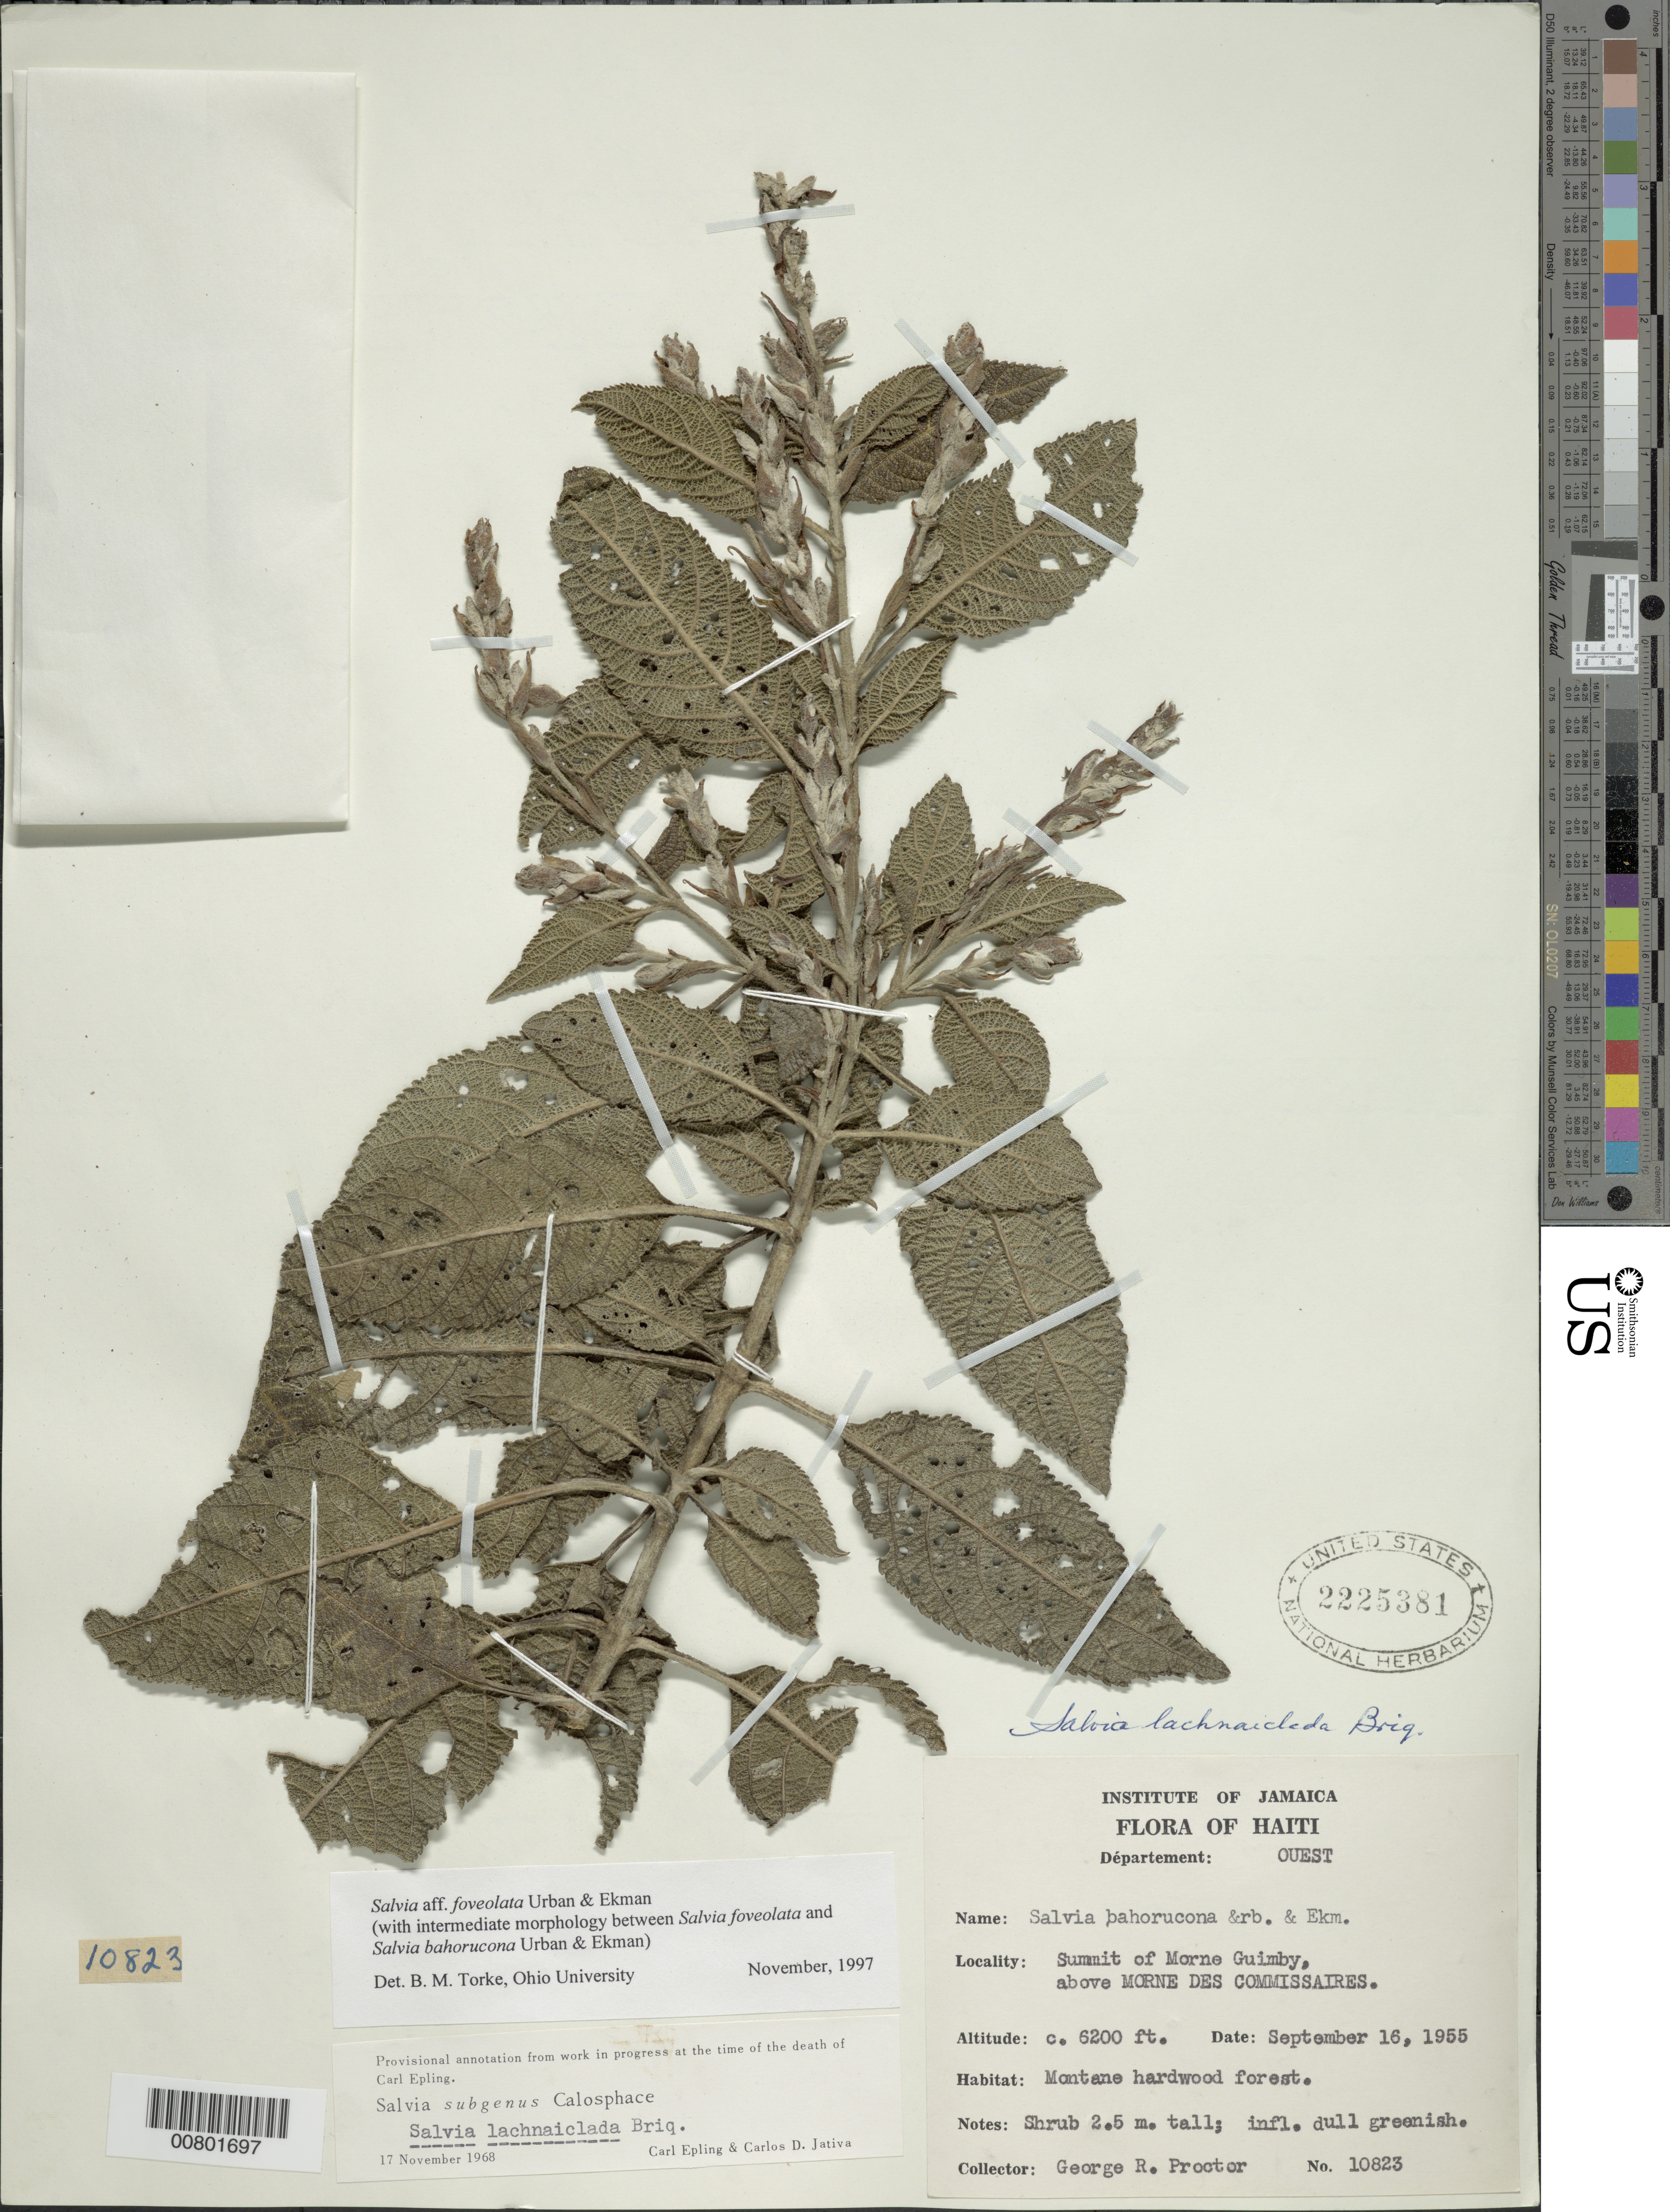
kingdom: Plantae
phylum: Tracheophyta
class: Magnoliopsida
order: Lamiales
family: Lamiaceae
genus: Salvia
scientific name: Salvia foveolata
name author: Urb. & Ekman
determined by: Torke, B. M., (MO)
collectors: G. R. Proctor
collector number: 10823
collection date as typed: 16 Sep 1955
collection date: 1955-09-16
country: Haiti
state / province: Ouest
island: Hispaniola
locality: Summit of Morne Guimby, above Morne de Commissaires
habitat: Montane hardwood forest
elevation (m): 1890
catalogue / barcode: US 2225381